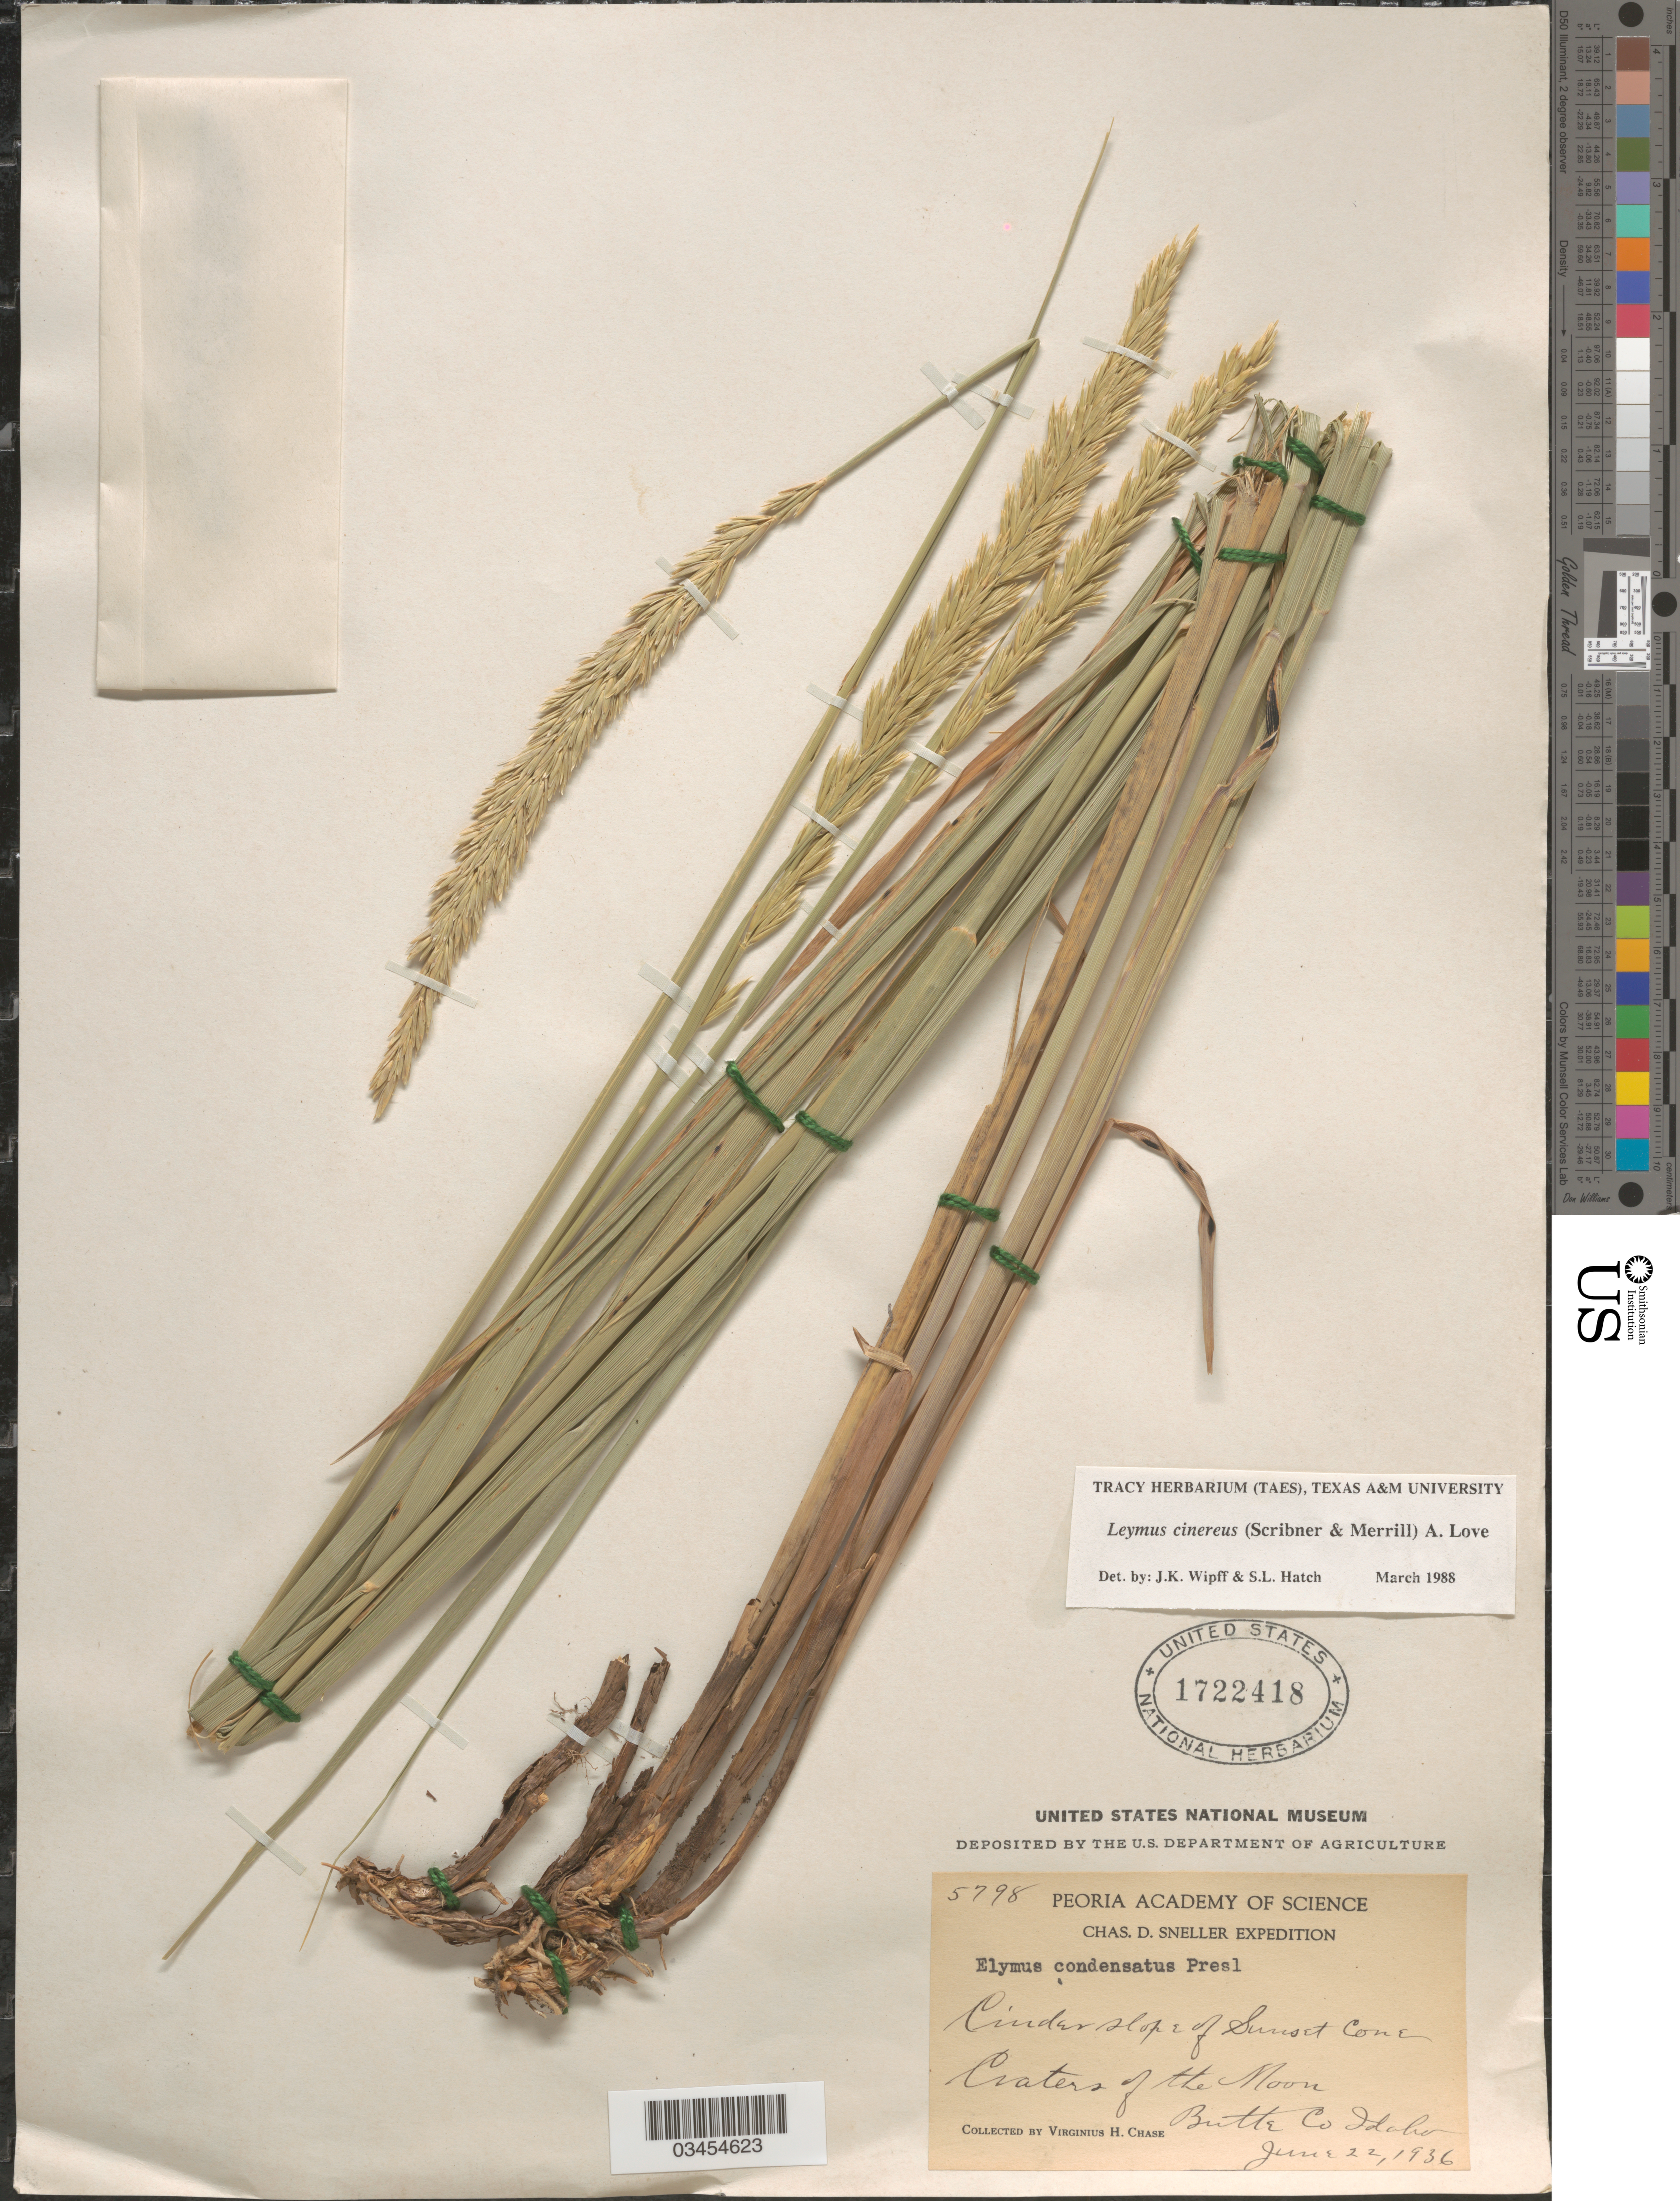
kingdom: Plantae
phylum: Tracheophyta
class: Liliopsida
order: Poales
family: Poaceae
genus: Leymus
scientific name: Leymus cinereus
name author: (Scribn. & Merr.) Á. Löve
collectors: V. H. Chase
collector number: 5798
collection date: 1936-06-22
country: United States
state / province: Idaho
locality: Peoria Academy of Science Chas. D. Sneller Expedition. Cinder slope of Sunset Cone. Craters of the Moon. Butte Co.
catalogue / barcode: US 1722418